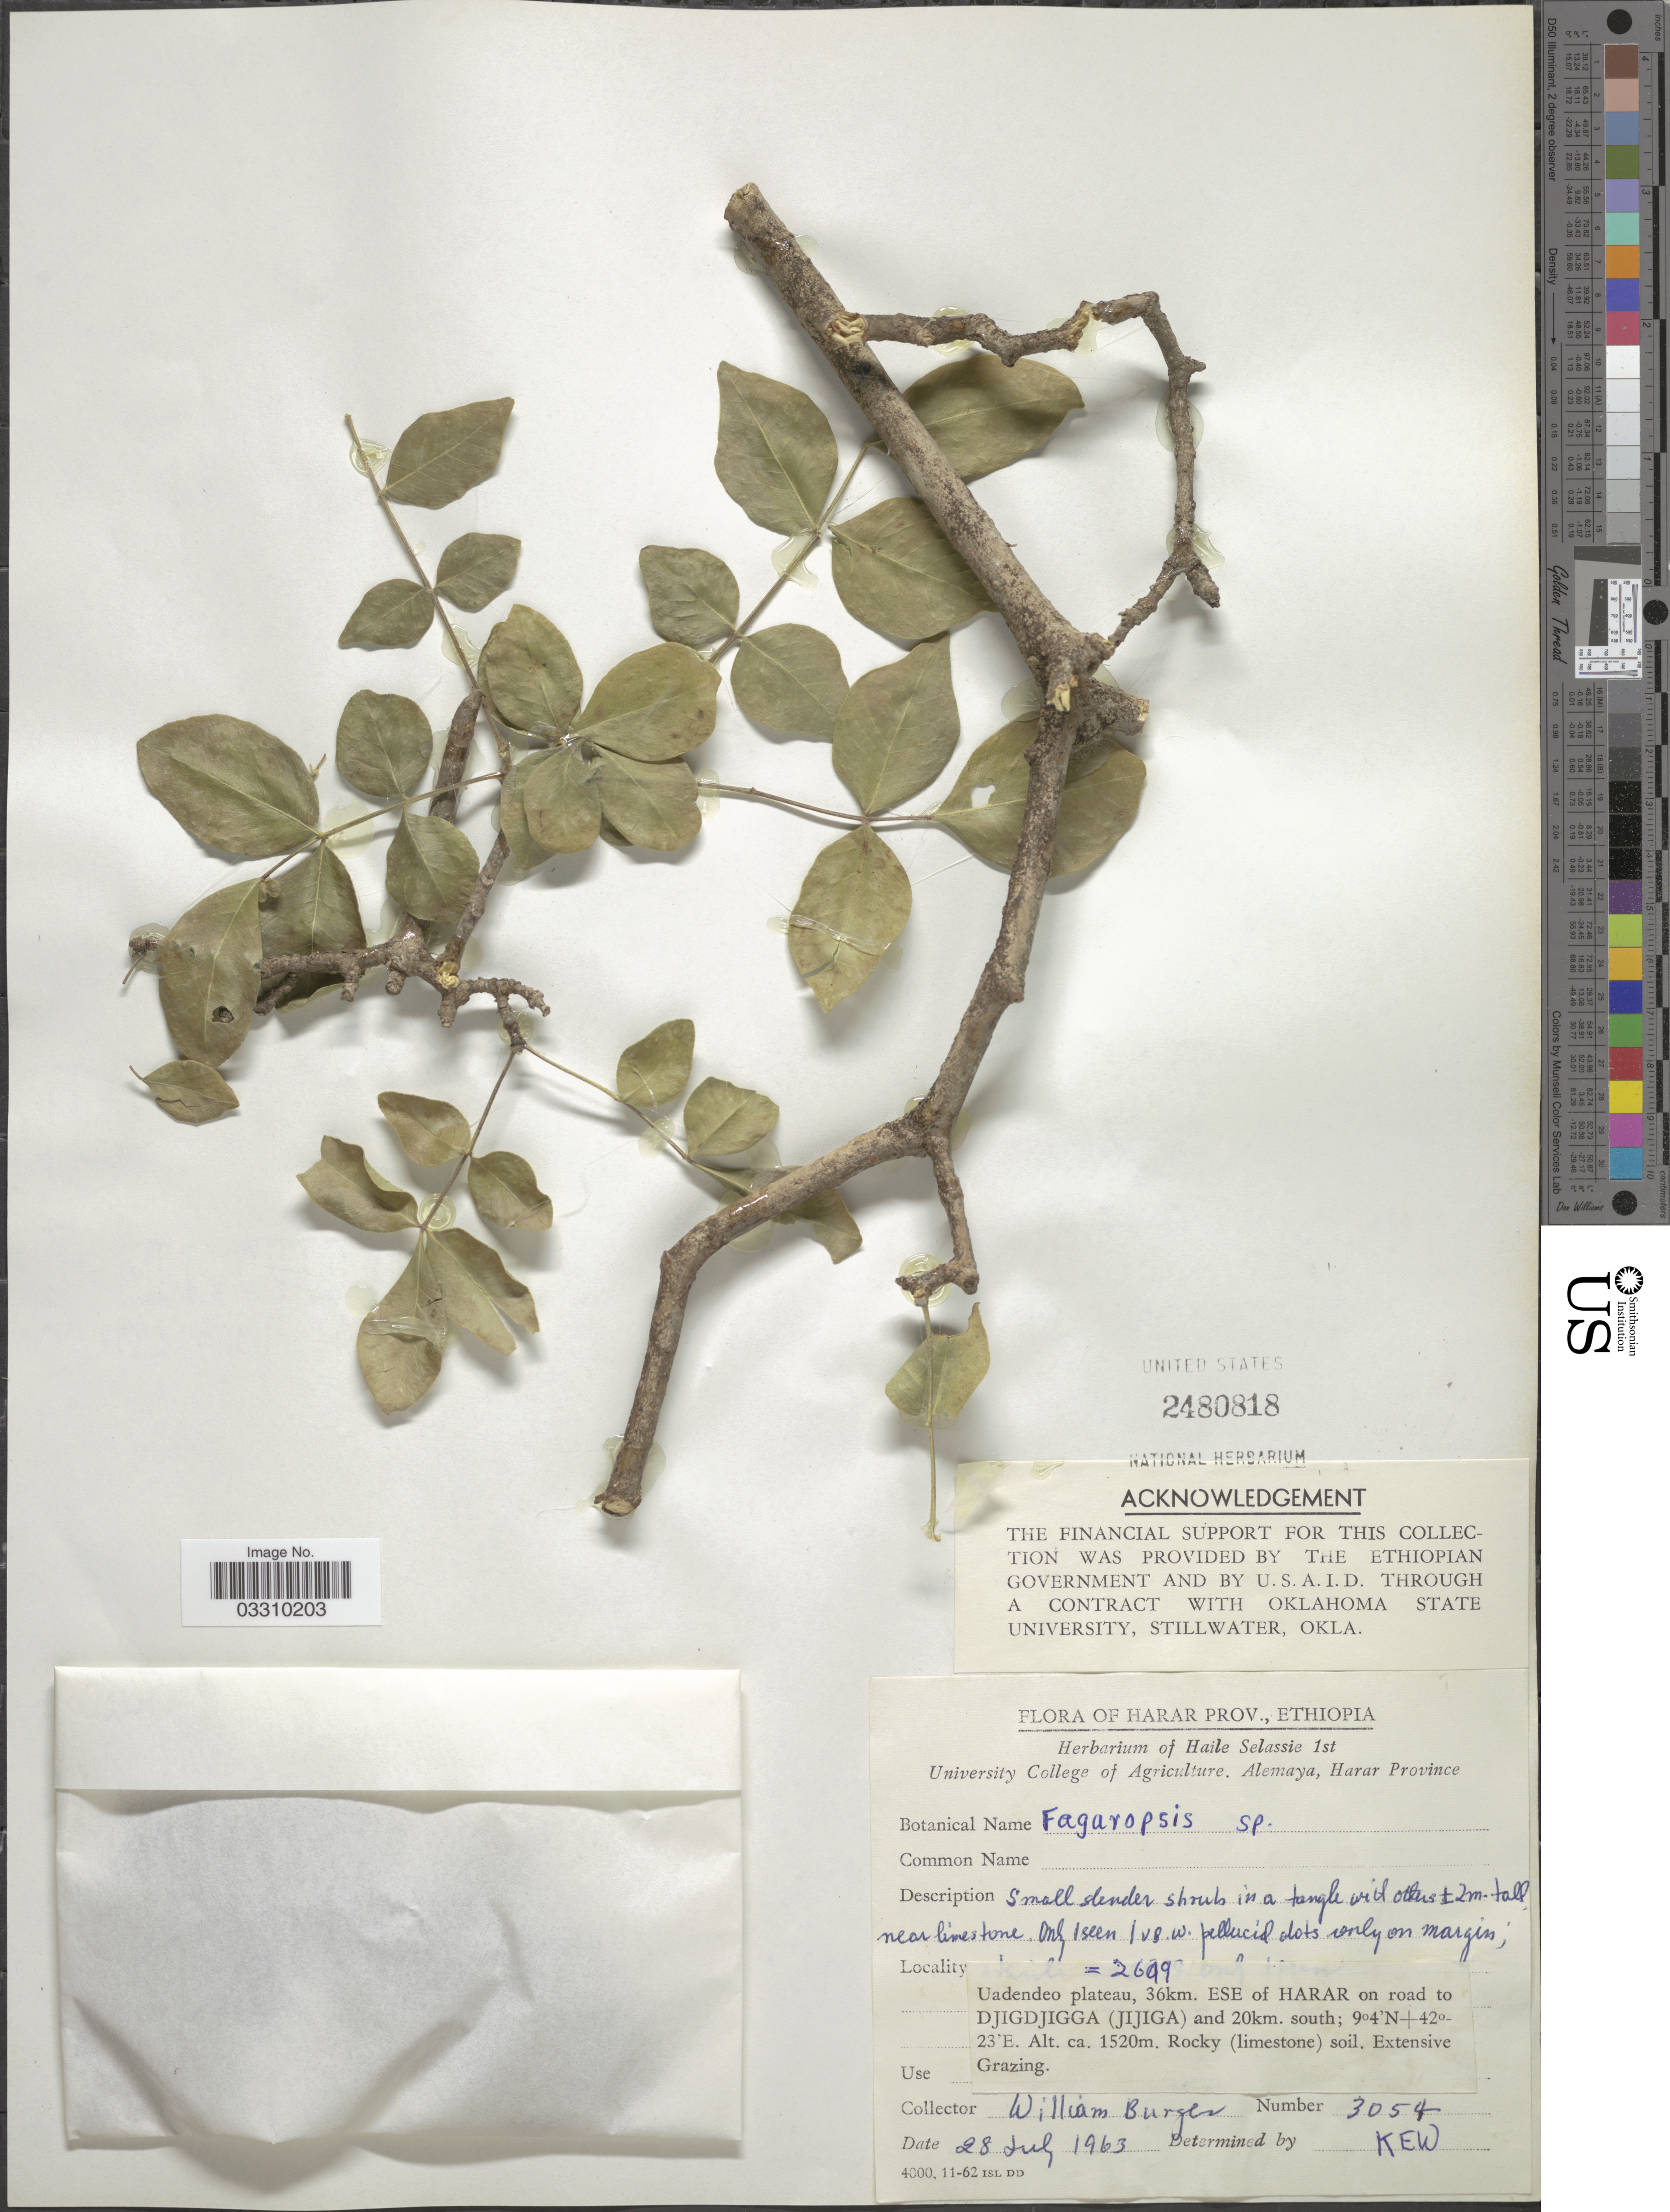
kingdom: Plantae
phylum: Tracheophyta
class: Magnoliopsida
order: Sapindales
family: Rutaceae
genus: Fagaropsis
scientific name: Fagaropsis sp.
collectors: W. Burger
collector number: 3054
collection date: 1963-07-28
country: Ethiopia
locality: Harar Prov. Uadendeo plateau, 36km. ESE of Harar on road to Djigdjigga (Jijiga) and 20km. south.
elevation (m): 1520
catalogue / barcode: US 2480818